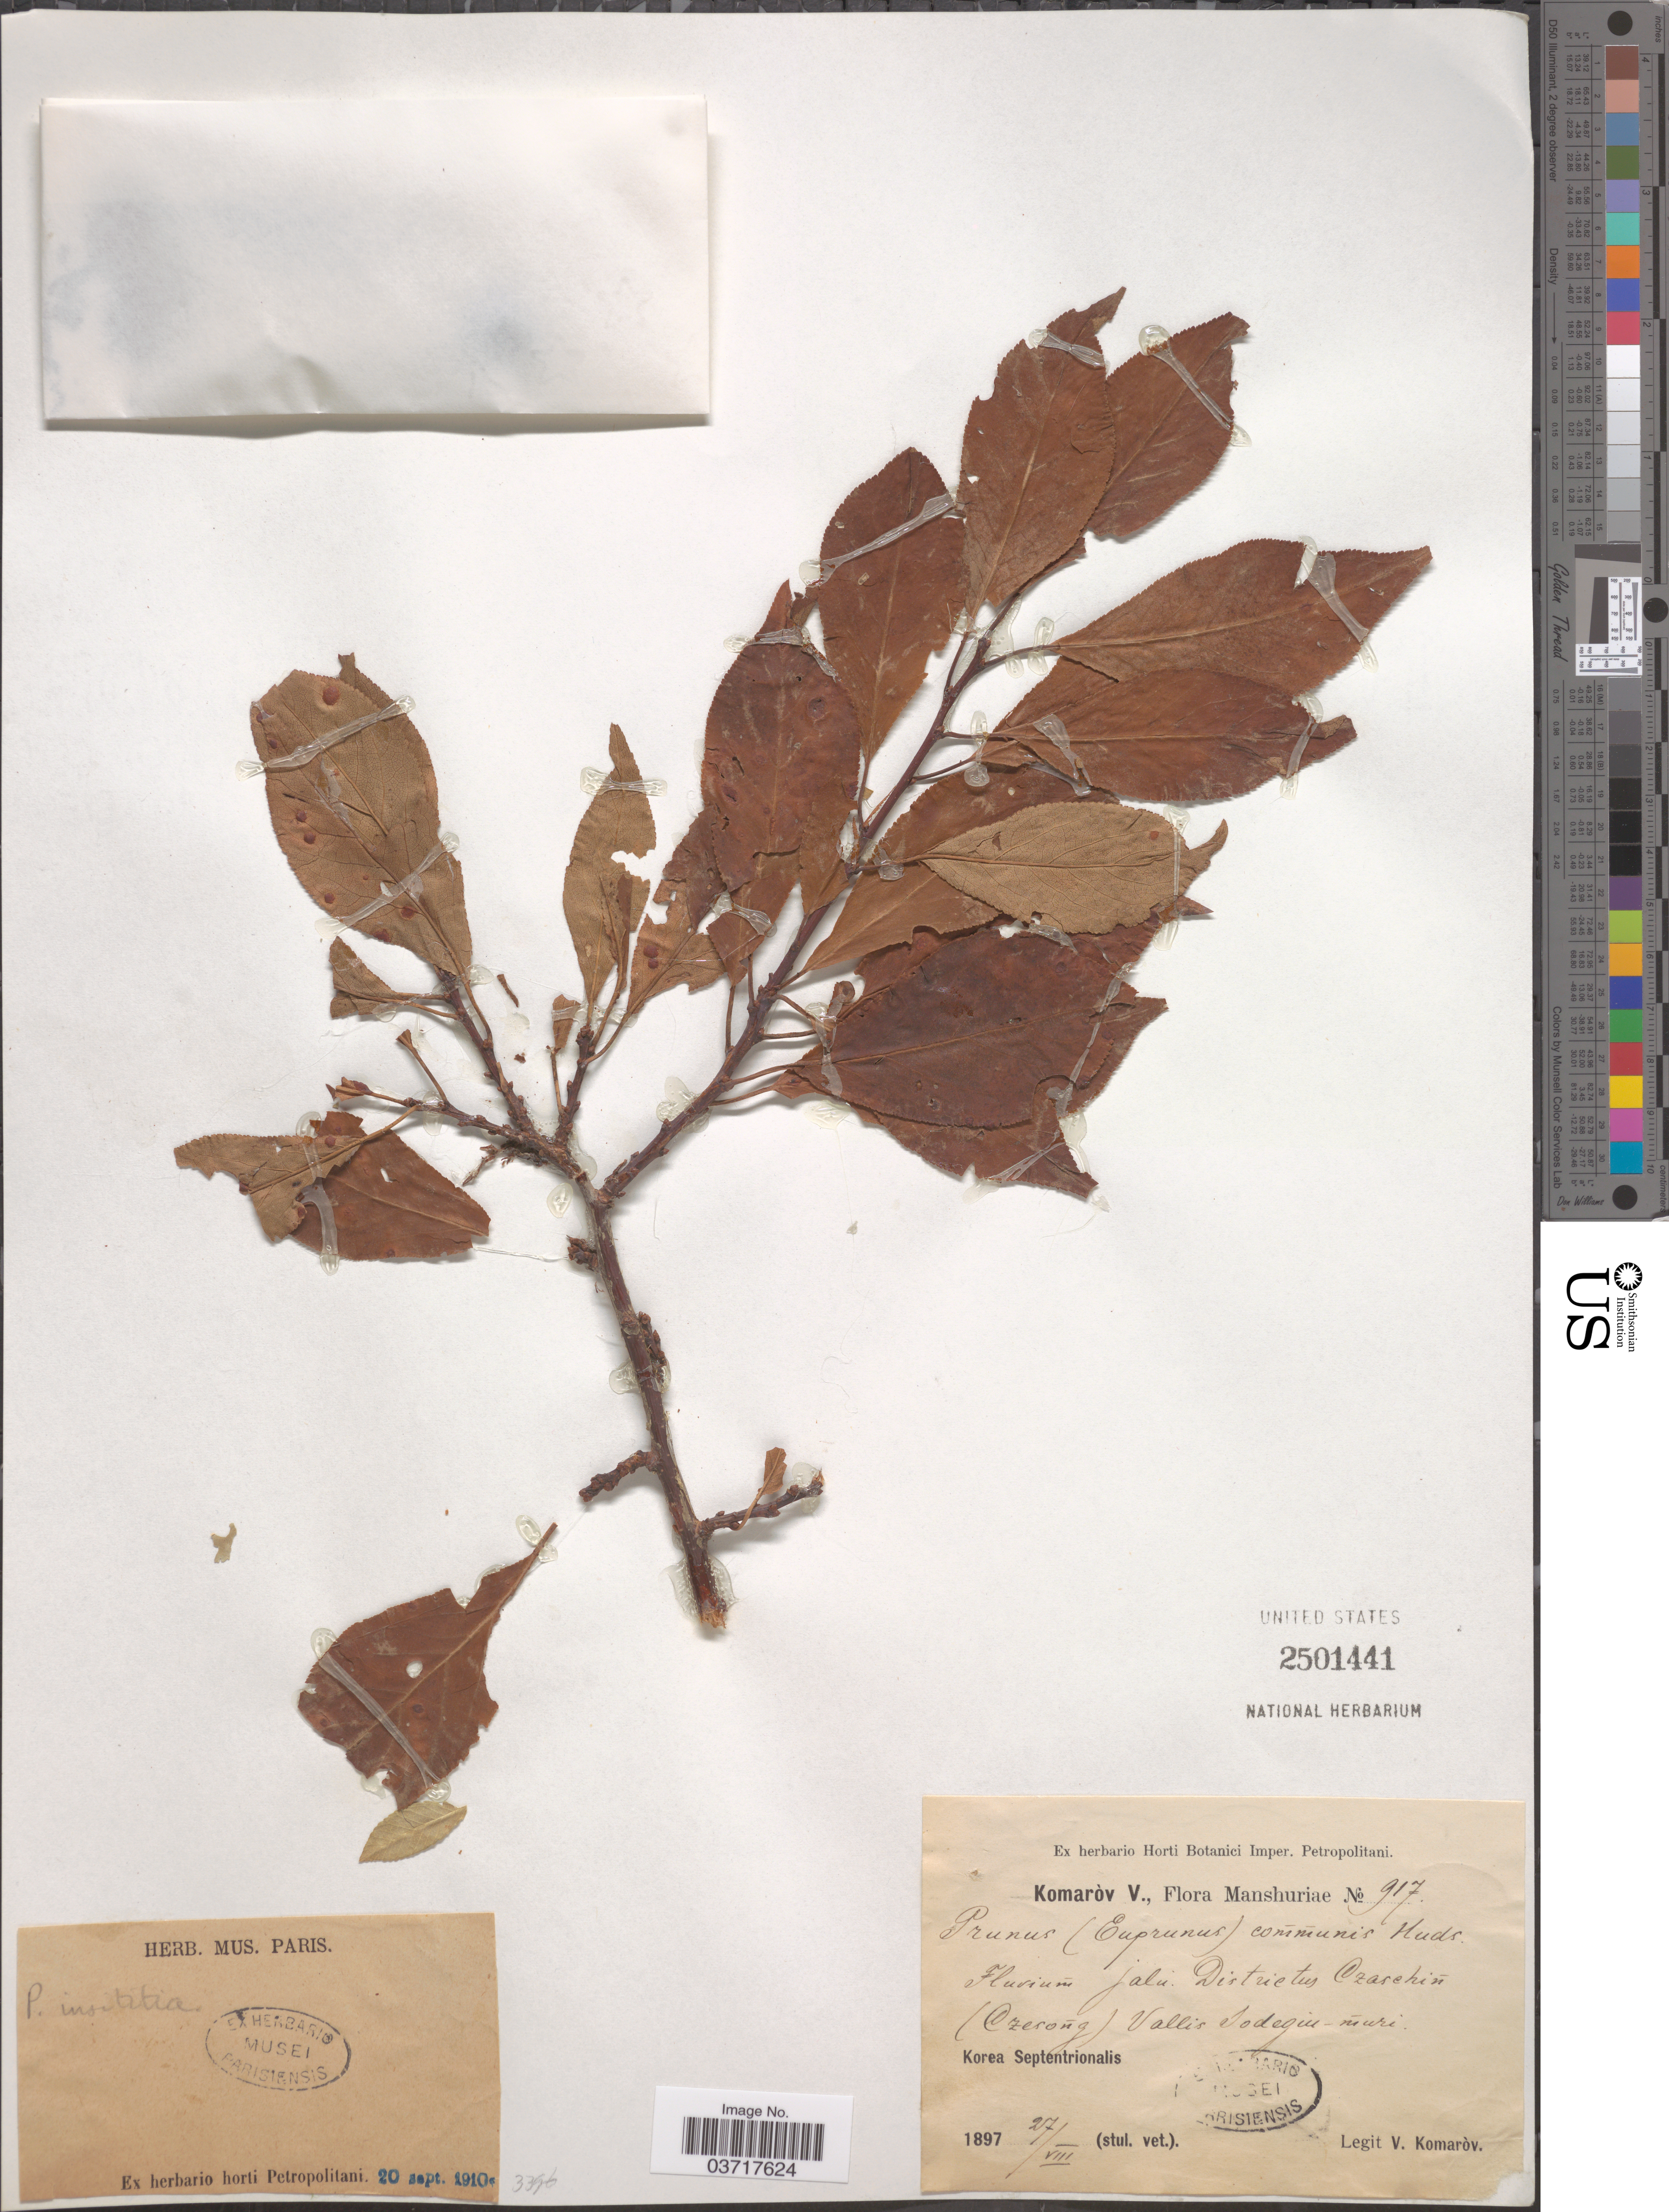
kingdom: Plantae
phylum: Tracheophyta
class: Magnoliopsida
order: Rosales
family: Rosaceae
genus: Prunus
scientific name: Prunus communis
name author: Huds.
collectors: V. L. Komarov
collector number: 917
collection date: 1897-08-27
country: North Korea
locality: Manshuriae. Fluvium Jali Districtus Ozaschin. (Ozesong) Vallis Iodegiu-niuri. Korea Septentrionalis.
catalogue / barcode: US 2501441